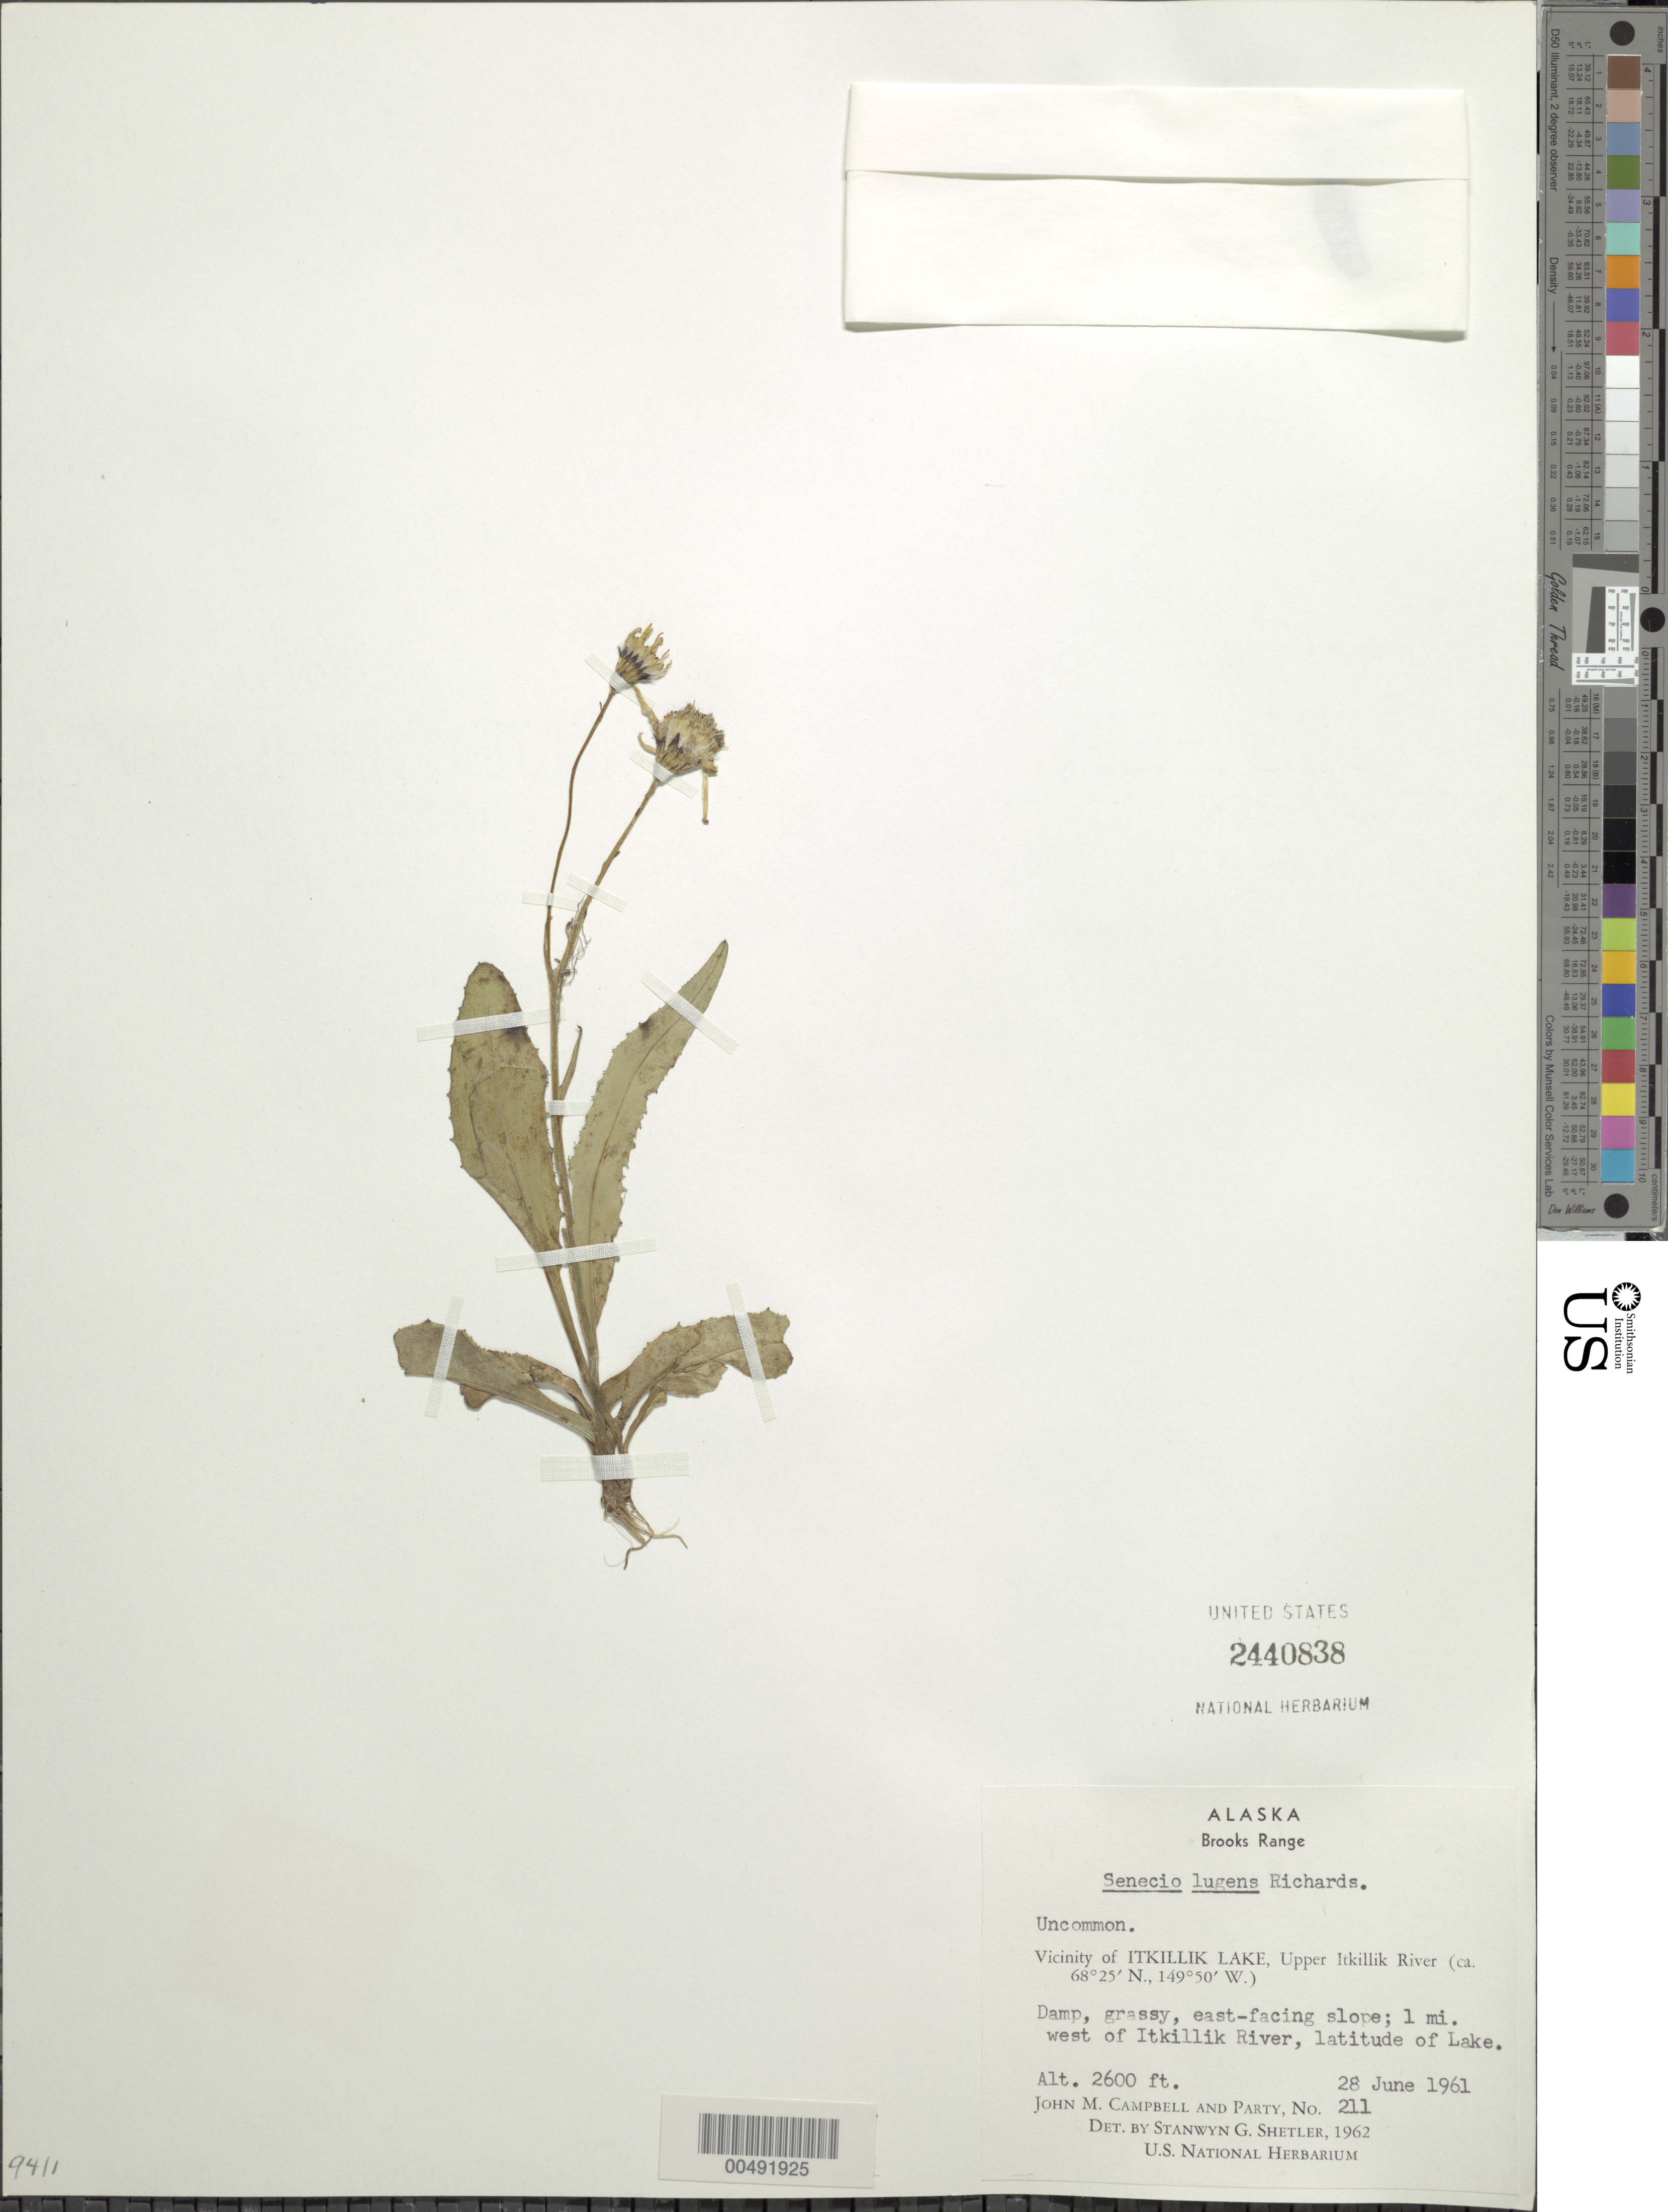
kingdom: Plantae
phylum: Tracheophyta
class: Magnoliopsida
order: Asterales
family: Asteraceae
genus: Senecio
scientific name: Senecio lugens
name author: Richardson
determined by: Shetler, Stanwyn G., (US), NMNH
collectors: J. M. Campbell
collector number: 211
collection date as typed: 28 Jul 1961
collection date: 1961-07-28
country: United States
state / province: Alaska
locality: Brooks Range, 1 mi. west of Upper Itkillik River, latitude of Itkillik Lake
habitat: damp, grassy, east-facing slope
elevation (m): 792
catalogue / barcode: US 2440838